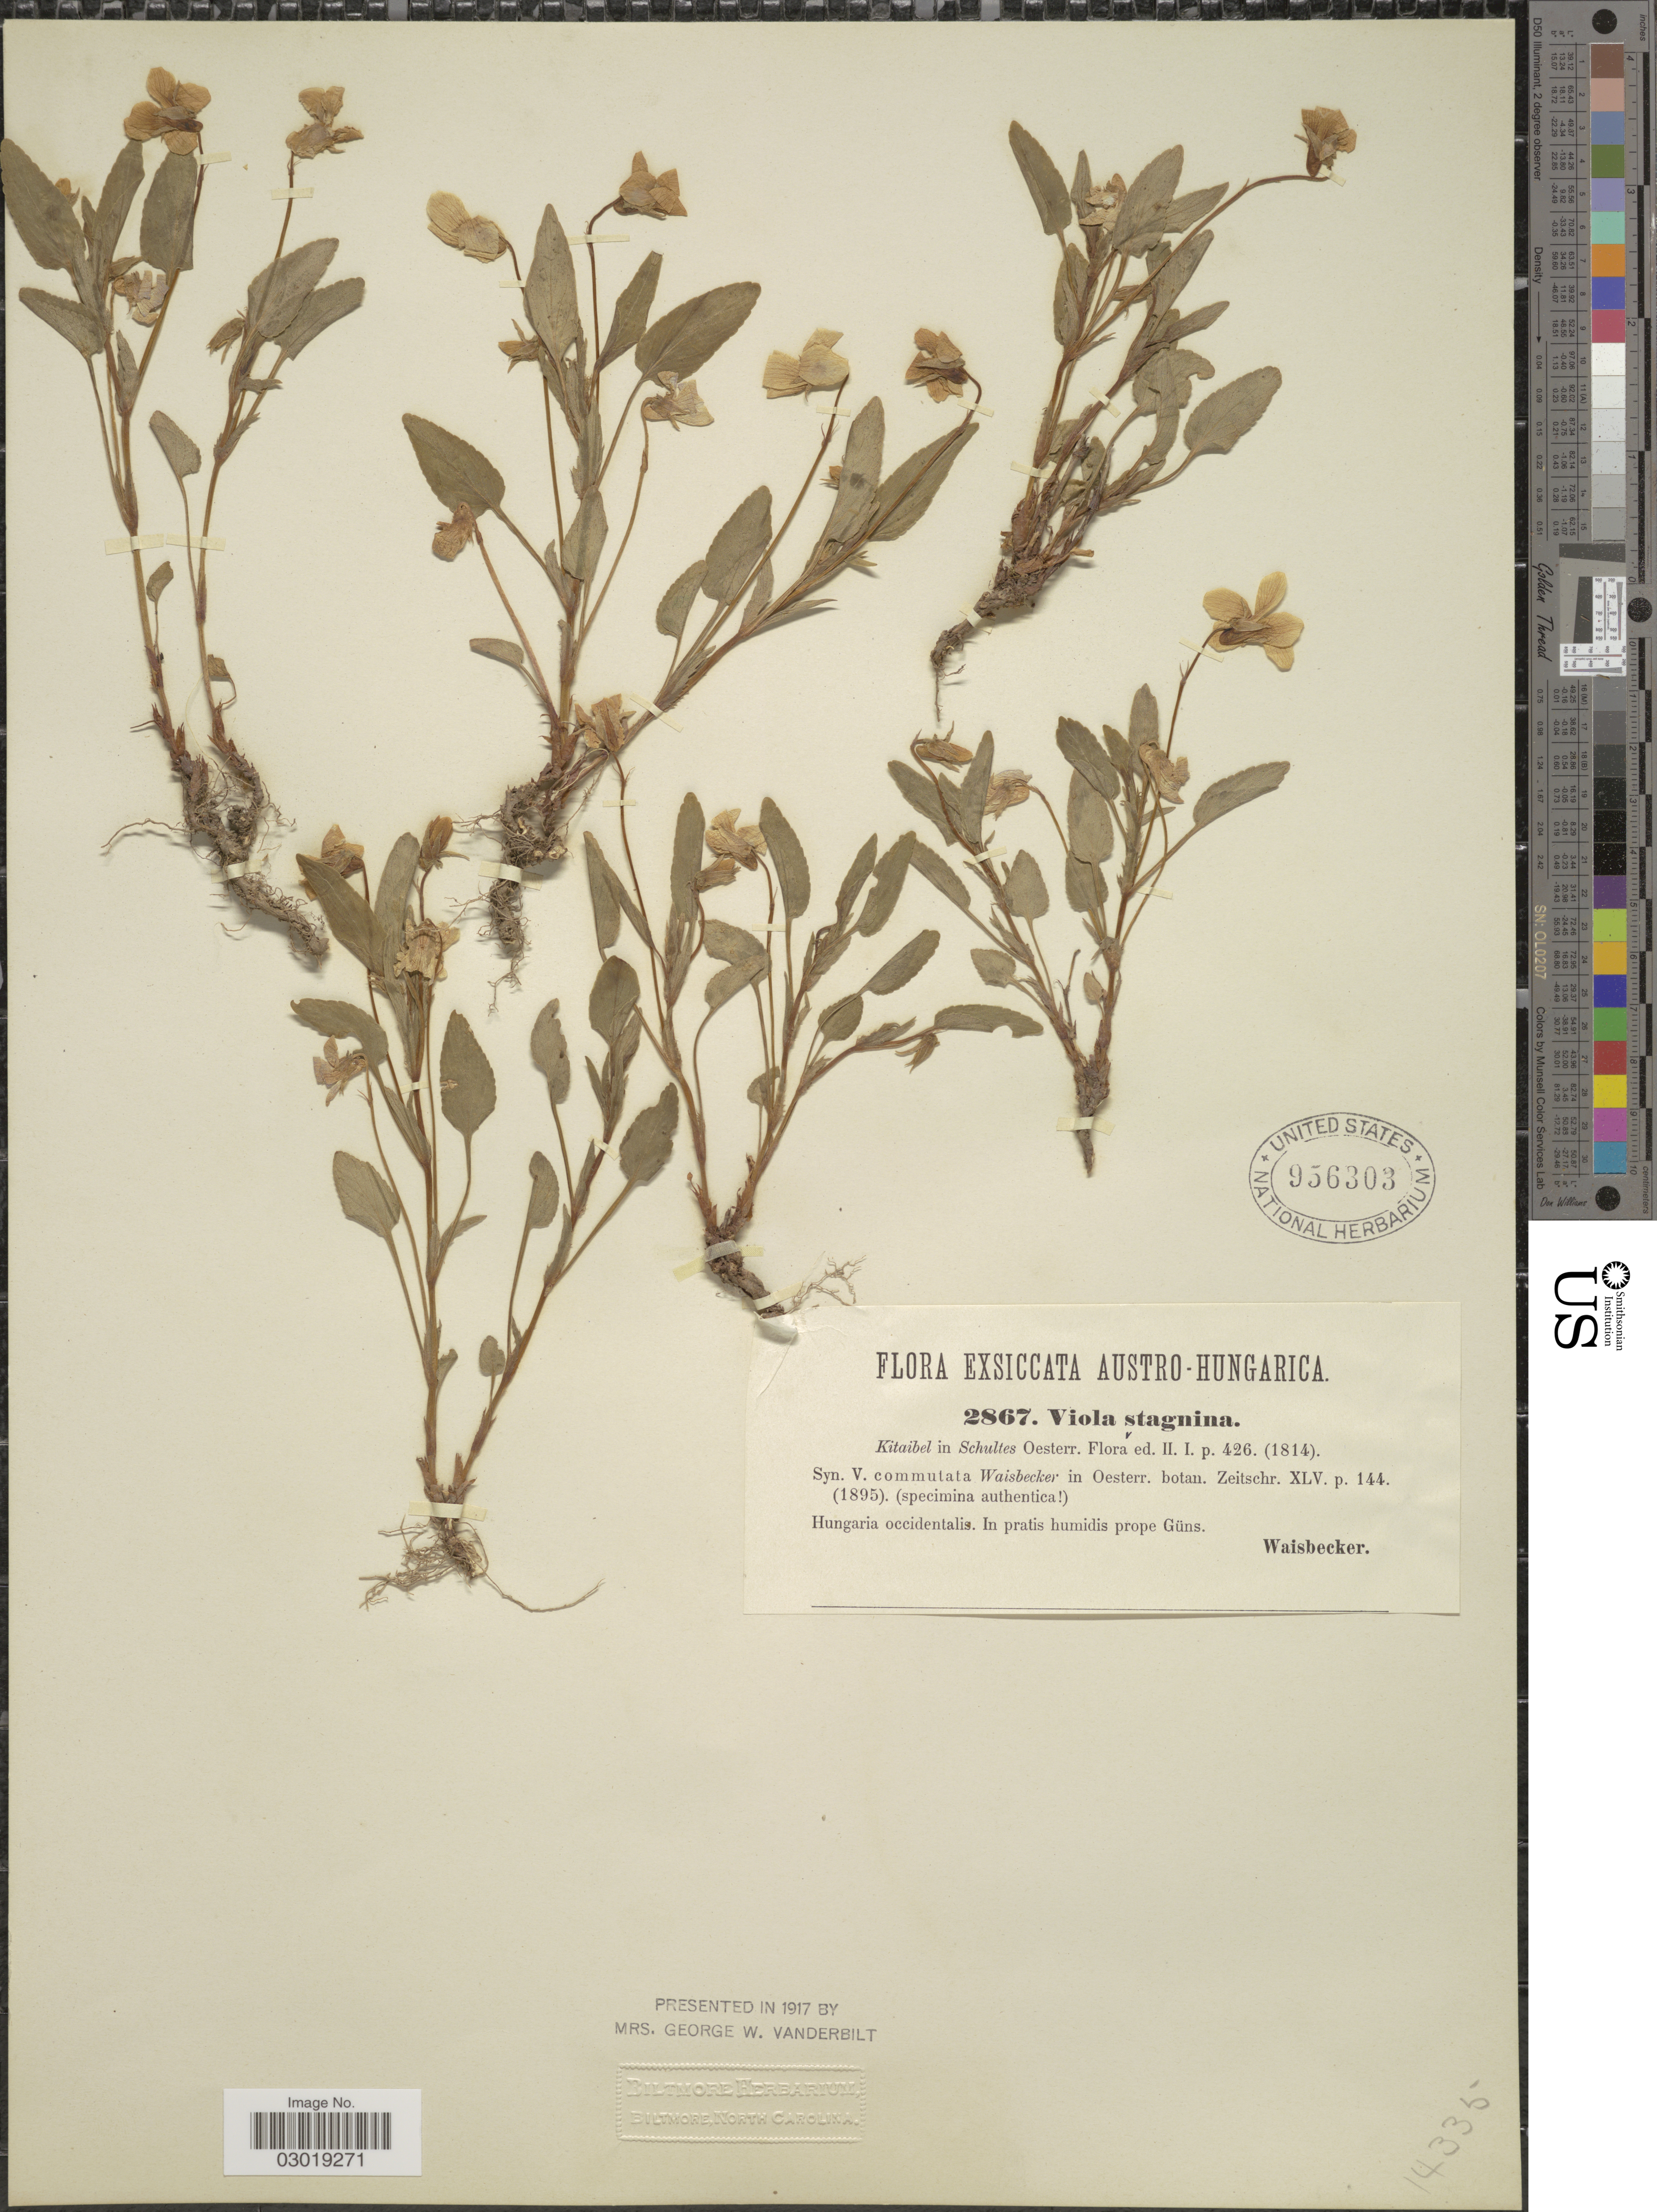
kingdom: Plantae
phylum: Tracheophyta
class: Magnoliopsida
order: Malpighiales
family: Violaceae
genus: Viola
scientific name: Viola stagnina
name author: Kit.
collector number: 2867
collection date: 1814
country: Hungary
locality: Hungaria occidentalis. In pratis humidis prope Güns.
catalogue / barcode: US 956303